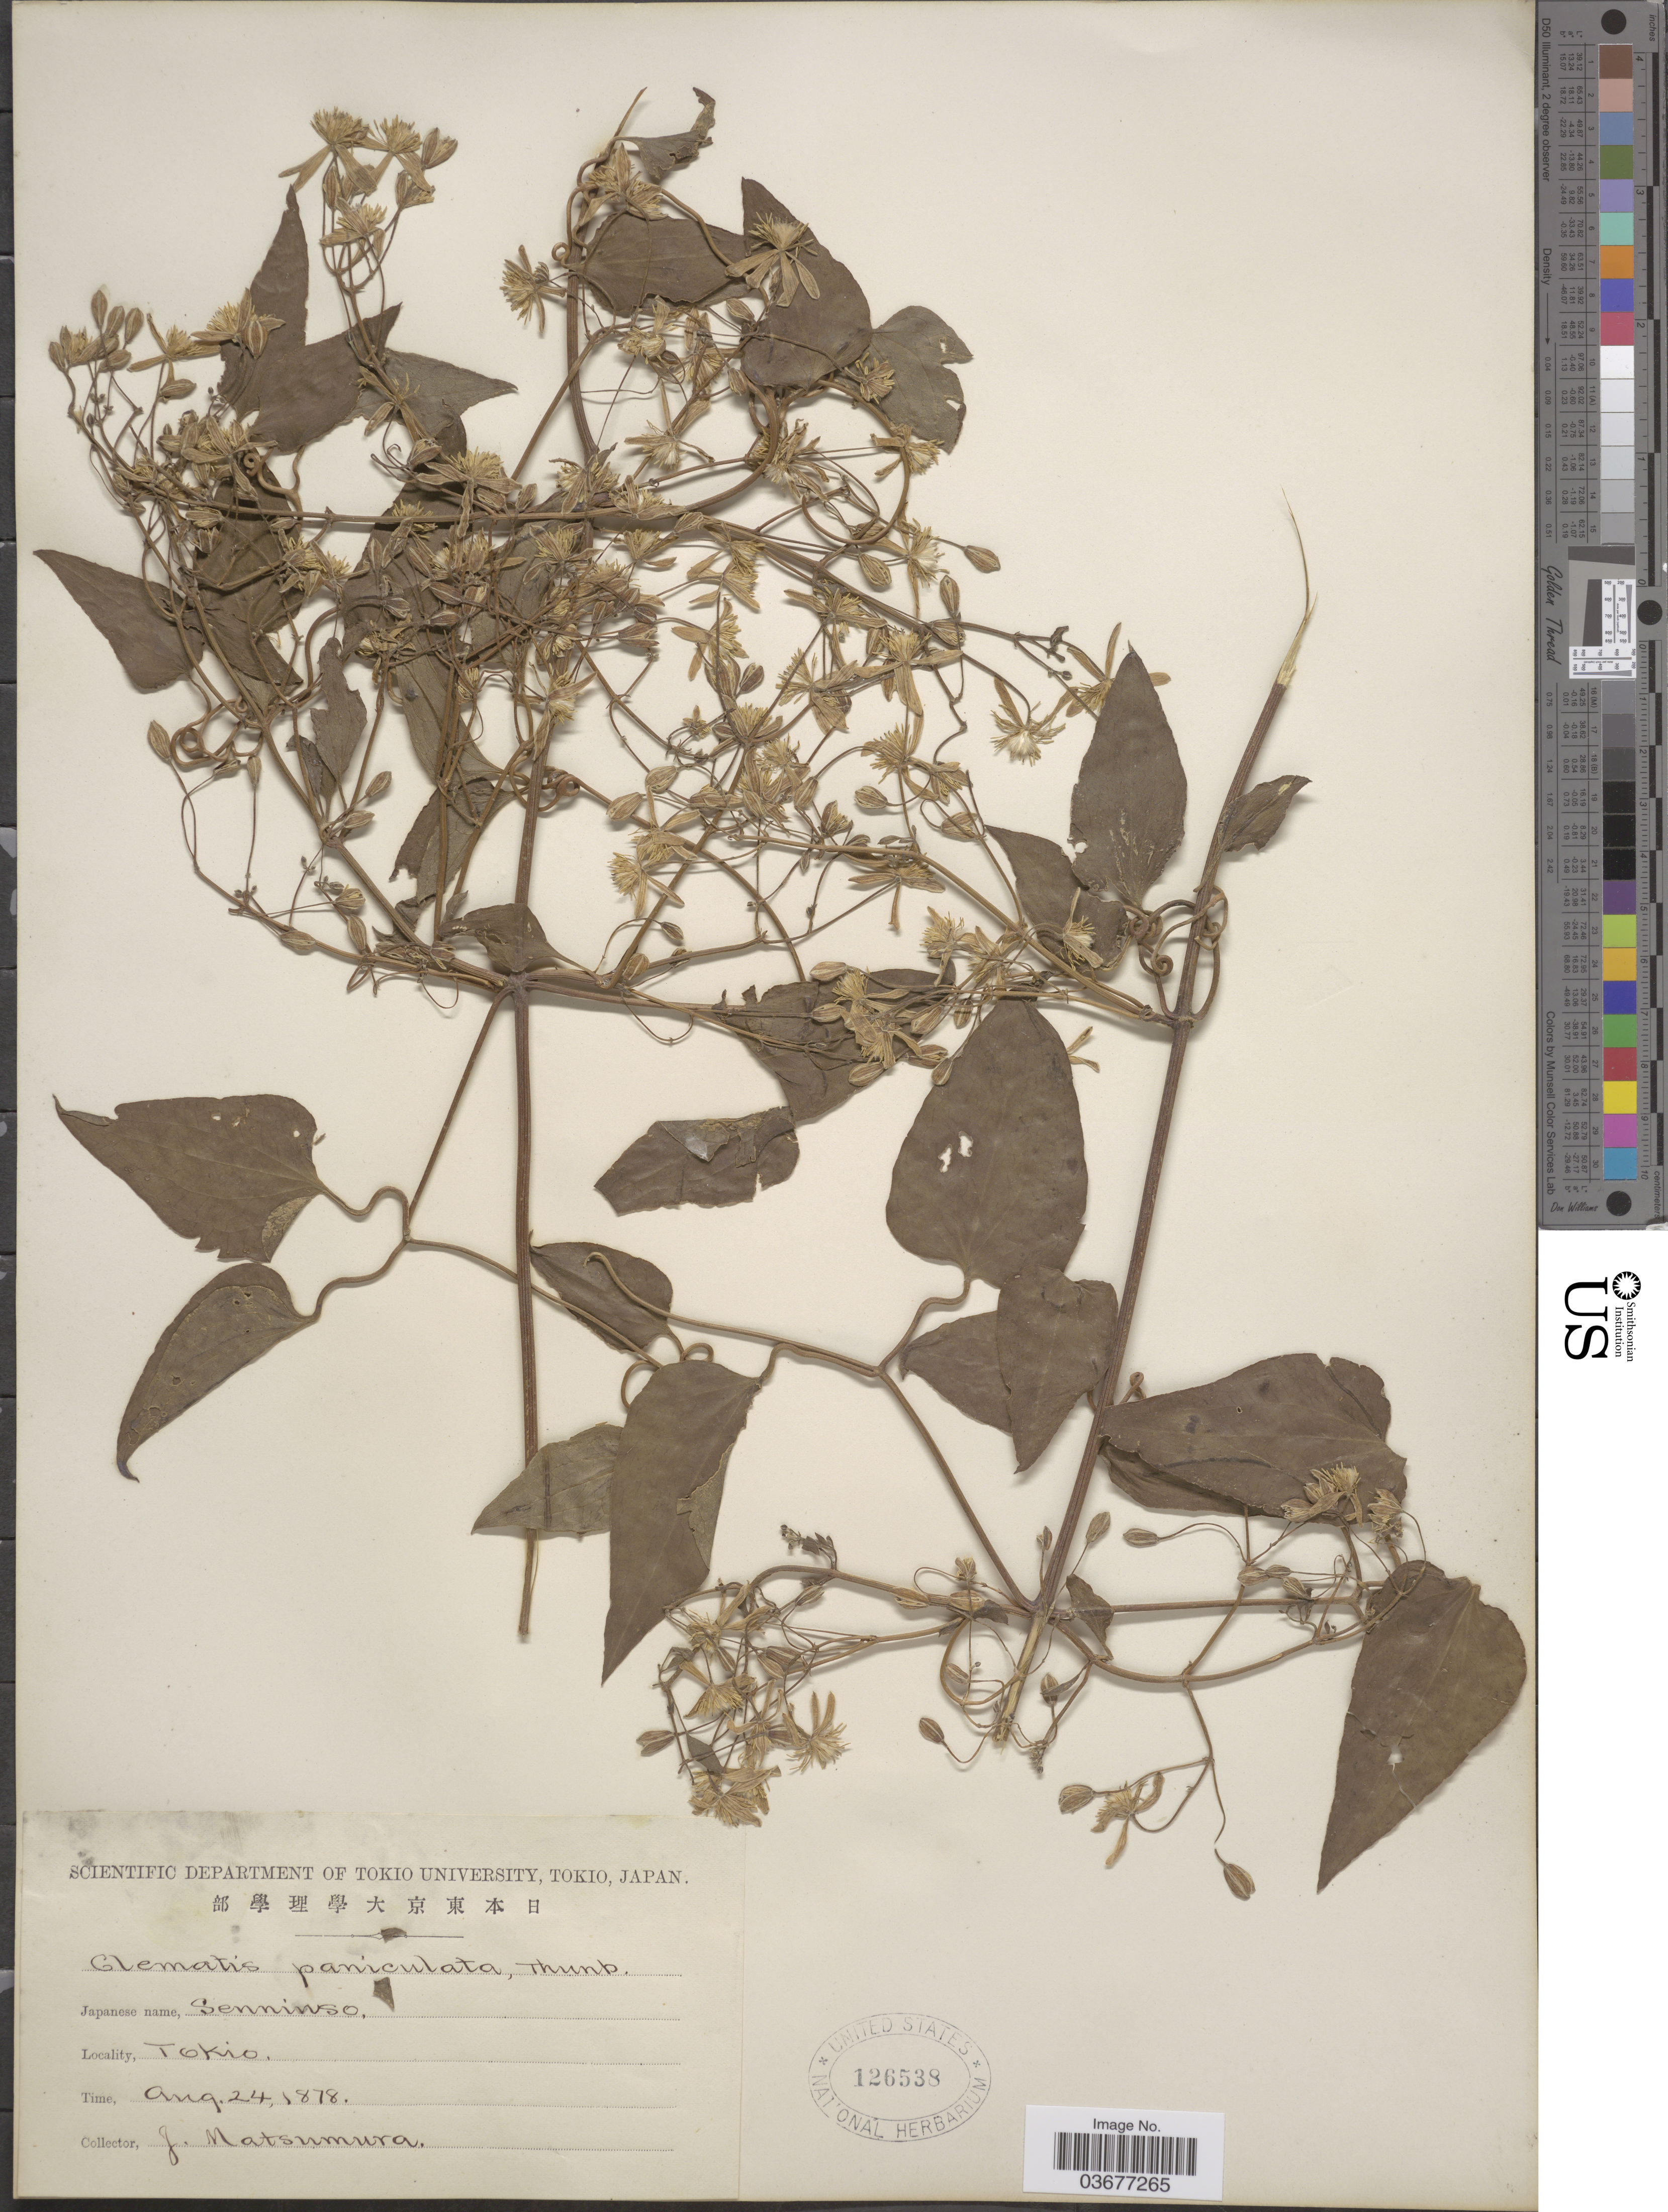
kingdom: Plantae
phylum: Tracheophyta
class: Magnoliopsida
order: Ranunculales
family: Ranunculaceae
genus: Clematis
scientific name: Clematis maximowicziana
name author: Franch. & Sav.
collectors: J. Matsumura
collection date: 1878-08-24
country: Japan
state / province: Tokyo, Federal City of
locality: Tokio.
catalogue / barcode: US 126538